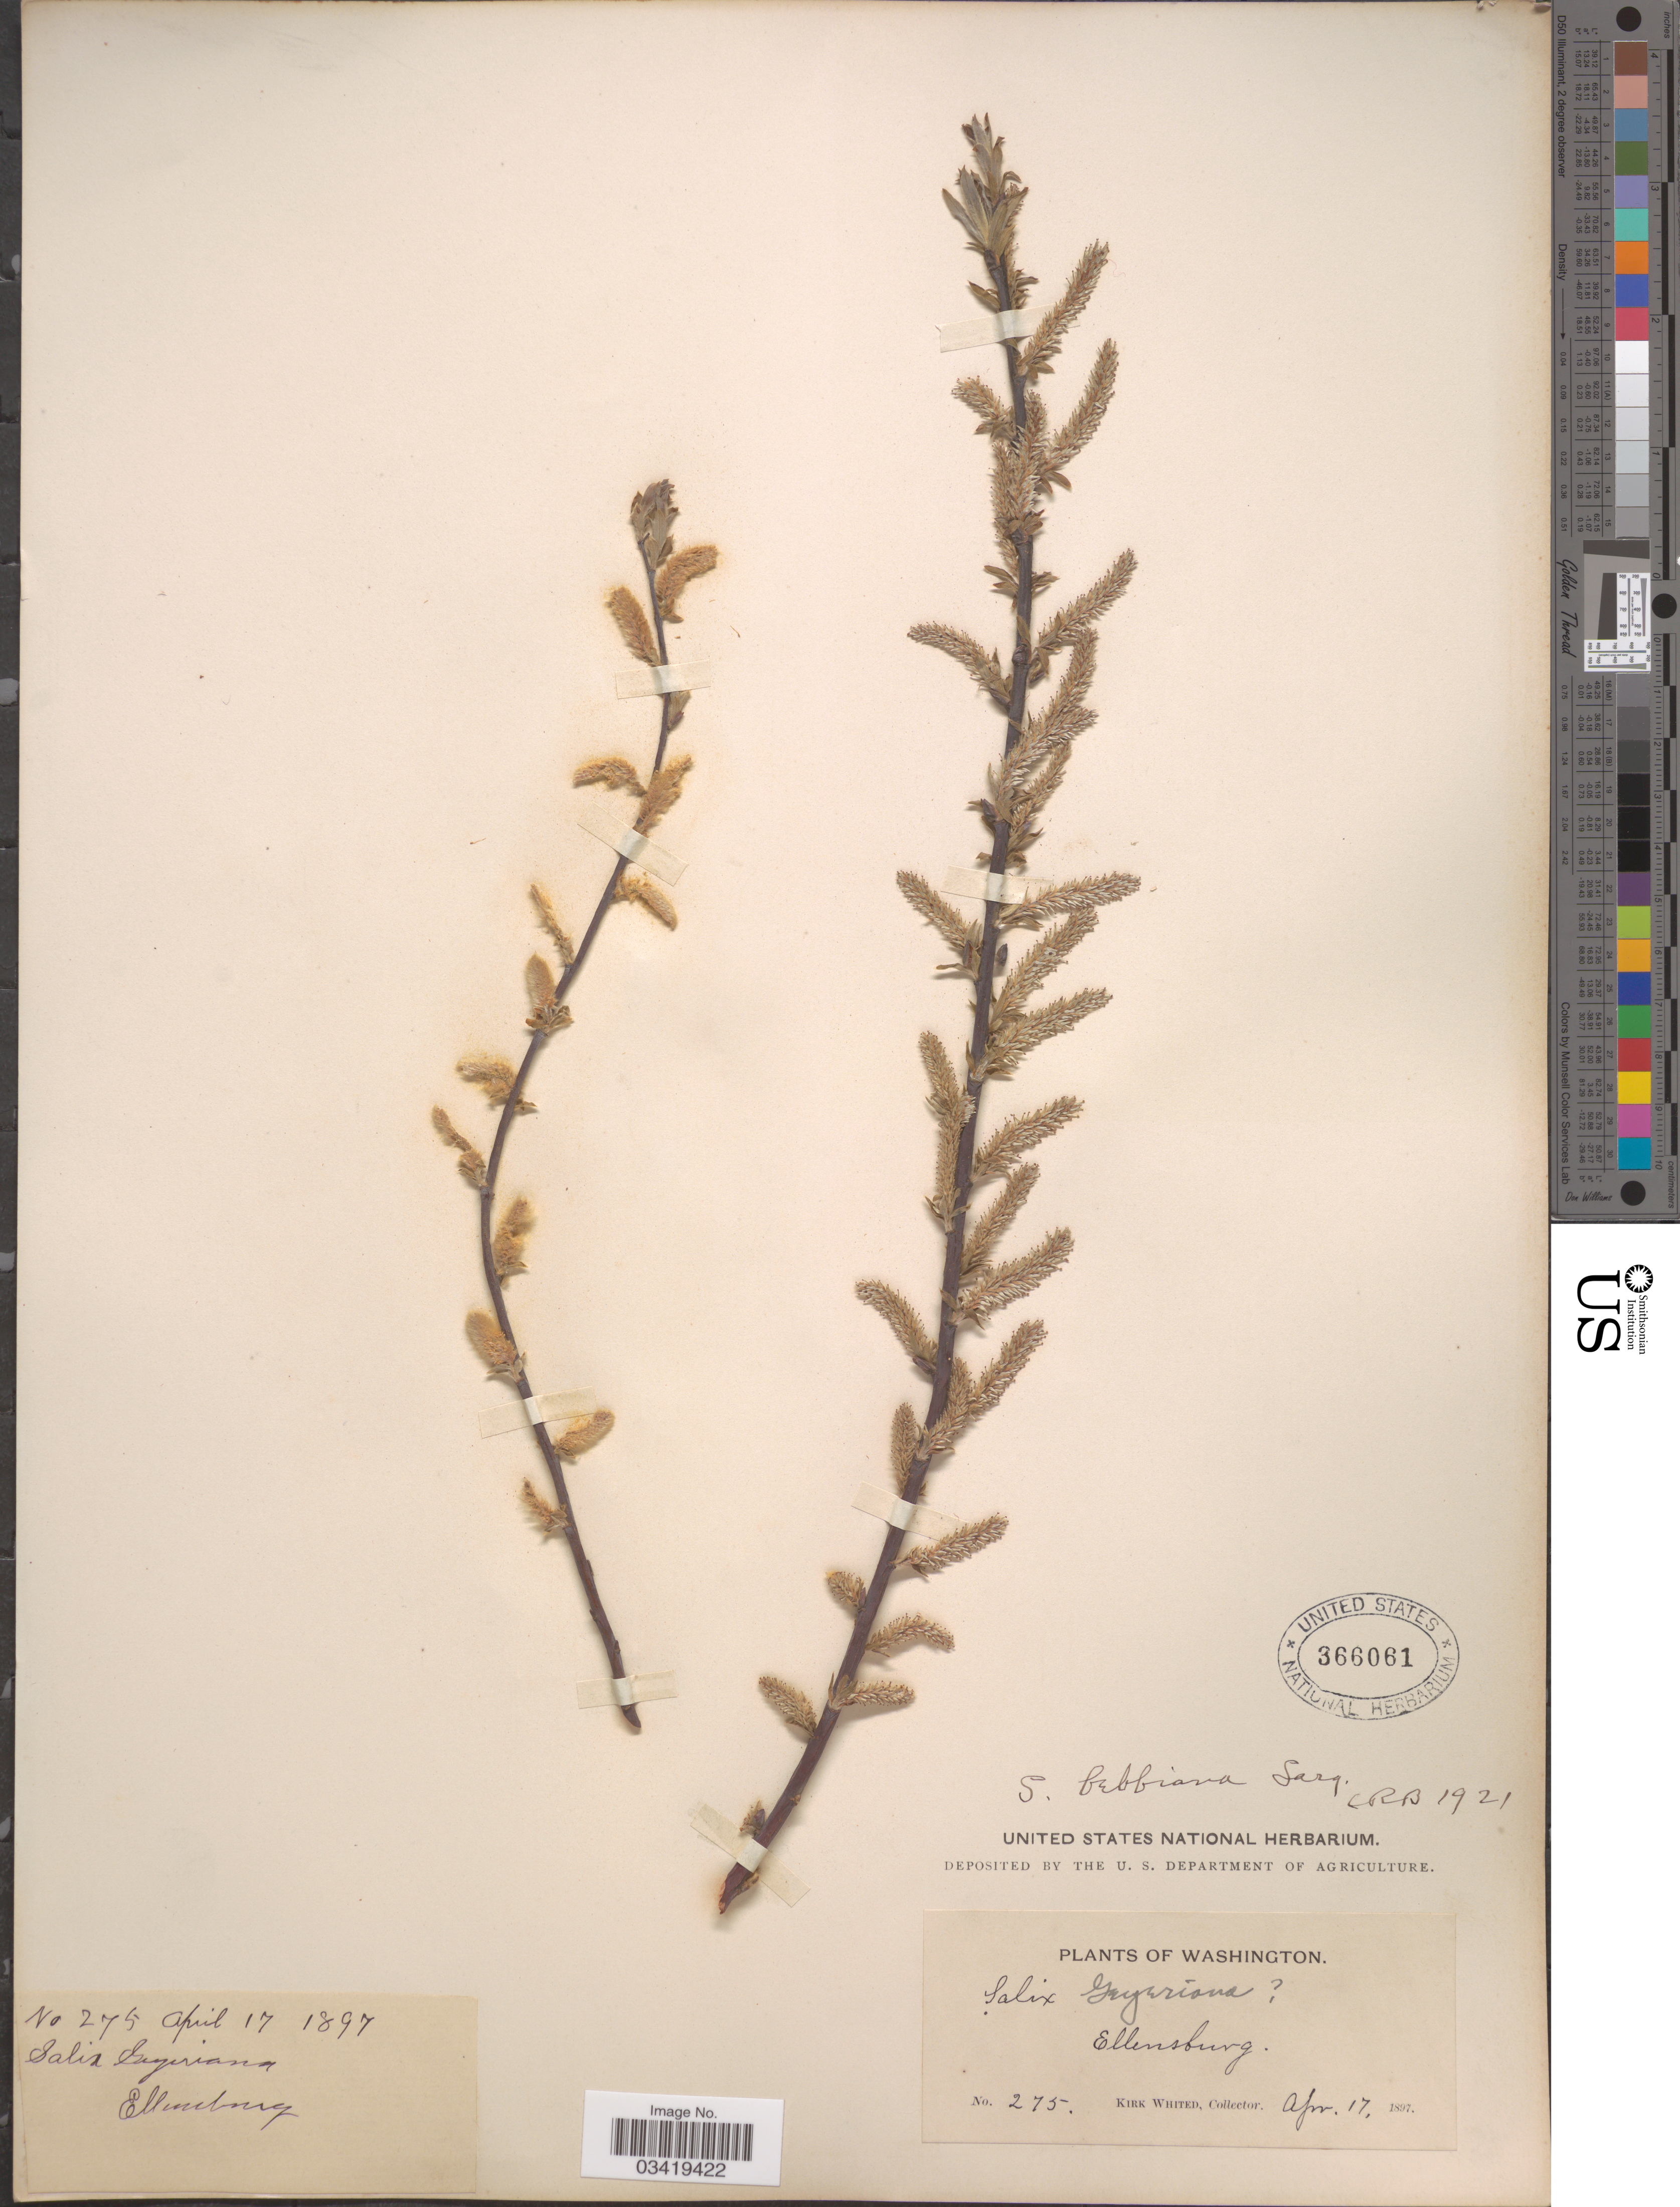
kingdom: Plantae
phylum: Tracheophyta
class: Magnoliopsida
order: Malpighiales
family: Salicaceae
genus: Salix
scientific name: Salix bebbiana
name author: Sarg.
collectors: K. Whited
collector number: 275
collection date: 1897-04-17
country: United States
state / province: Washington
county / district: Kittitas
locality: Ellensburg.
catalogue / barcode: US 366061